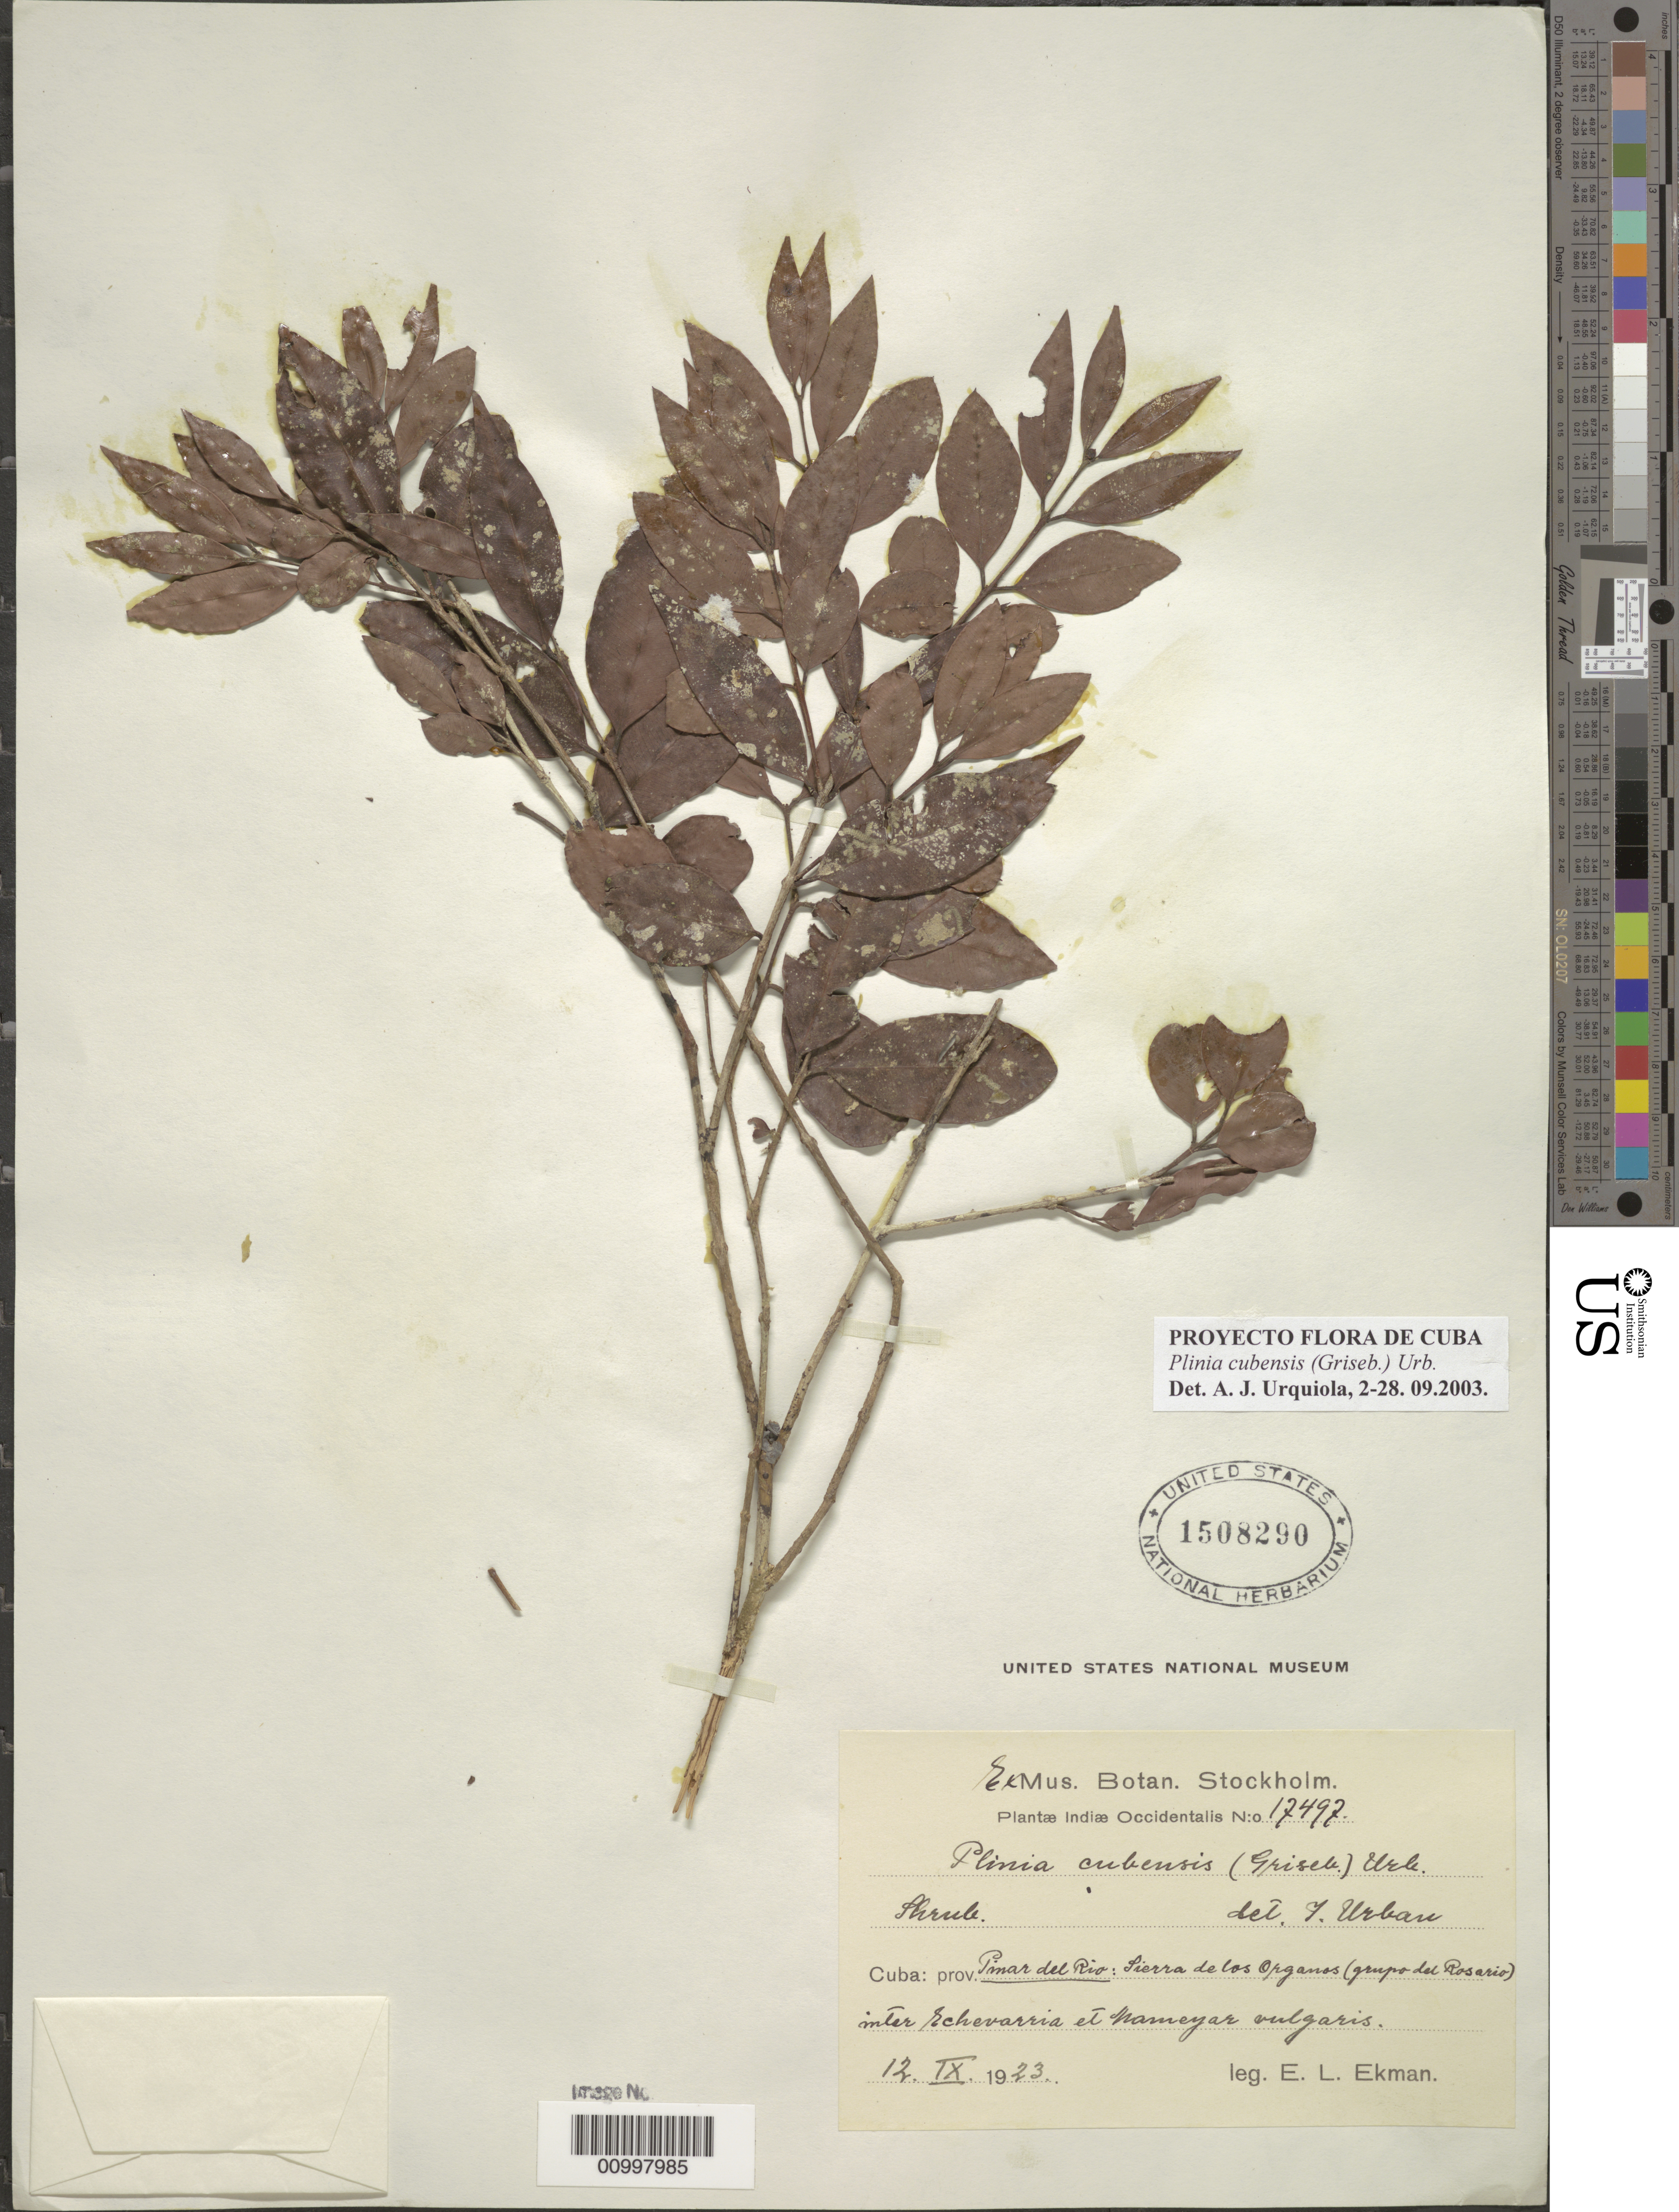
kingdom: Plantae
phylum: Tracheophyta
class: Magnoliopsida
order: Myrtales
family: Myrtaceae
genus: Plinia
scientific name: Plinia cubensis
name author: (Griseb.) Urb.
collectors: E. L. Ekman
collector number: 17497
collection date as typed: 12 Sep 1923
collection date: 1923-09-12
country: Cuba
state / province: Pinar del Rio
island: Cuba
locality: Sierra de los Organos (grupo del Rosario) inter Echevarria et Mameyar vulgaris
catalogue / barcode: US 1508290